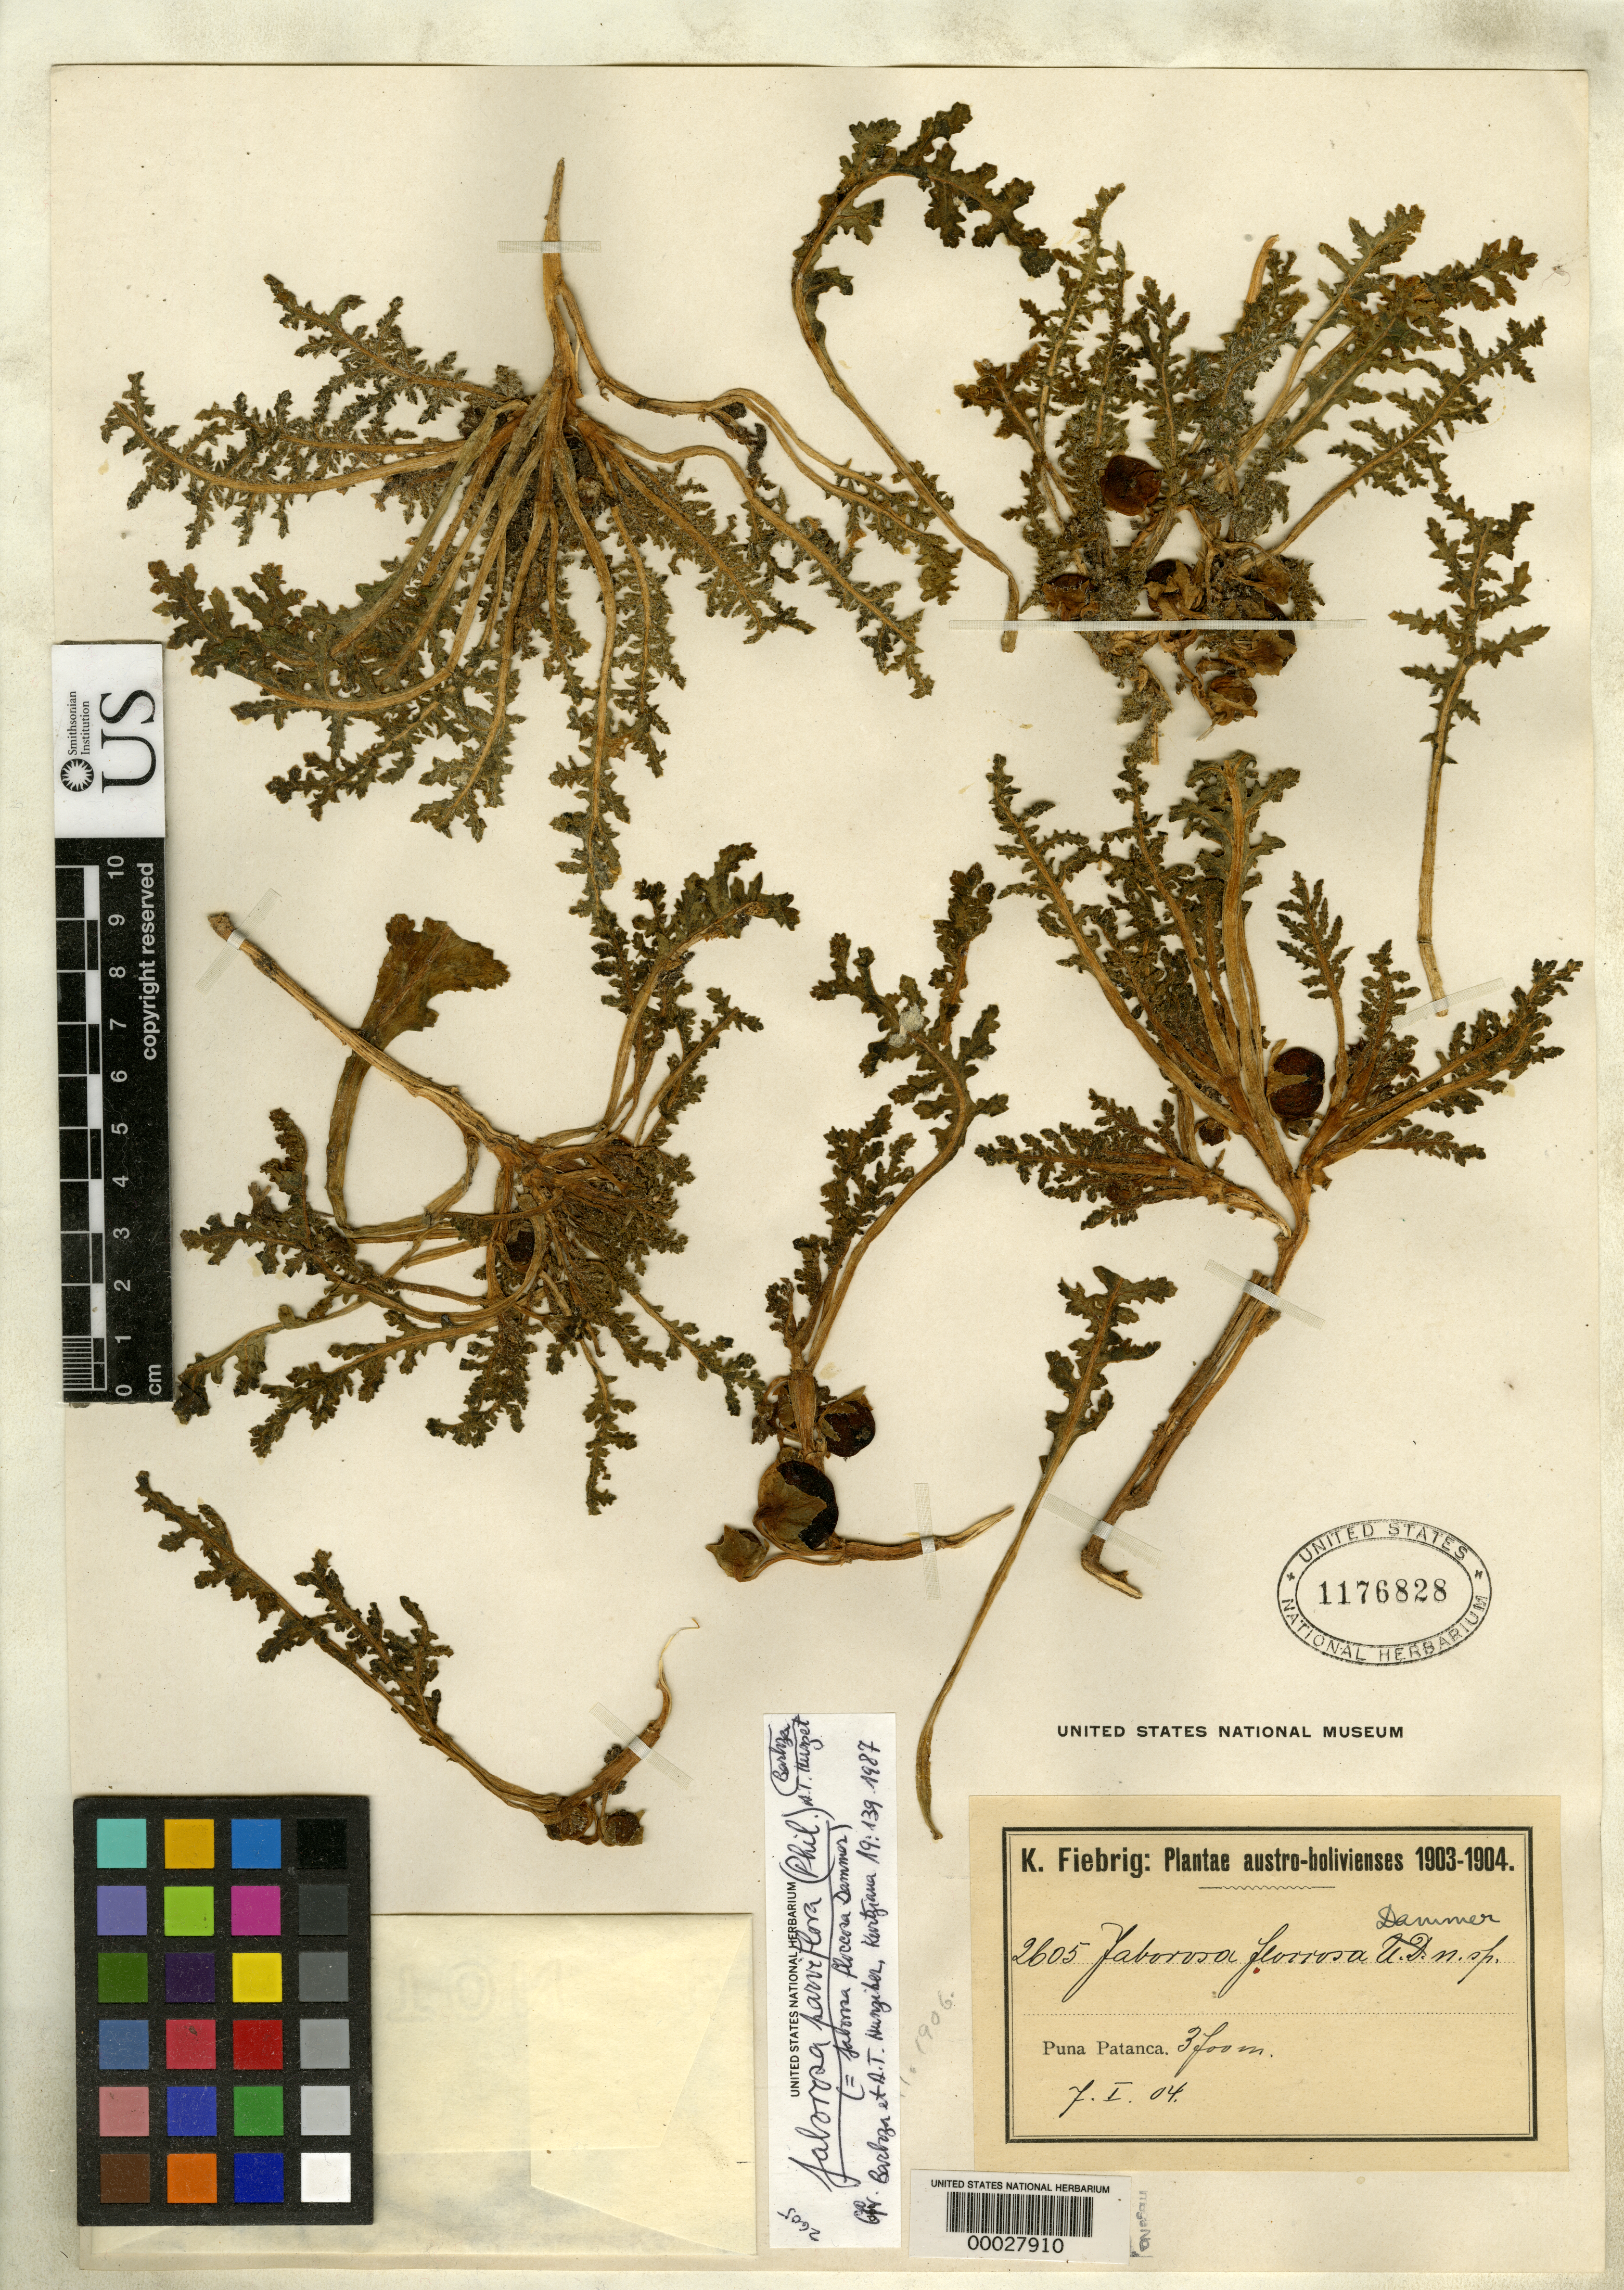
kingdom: Plantae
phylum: Tracheophyta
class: Magnoliopsida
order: Solanales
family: Solanaceae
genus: Jaborosa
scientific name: Jaborosa floccosa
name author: Dammer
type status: Isotype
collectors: K. Fiebrig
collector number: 2605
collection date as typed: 07 Jan 1904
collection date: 1904-01-07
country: Bolivia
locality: Punta Patanca.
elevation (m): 3700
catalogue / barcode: US 1176828